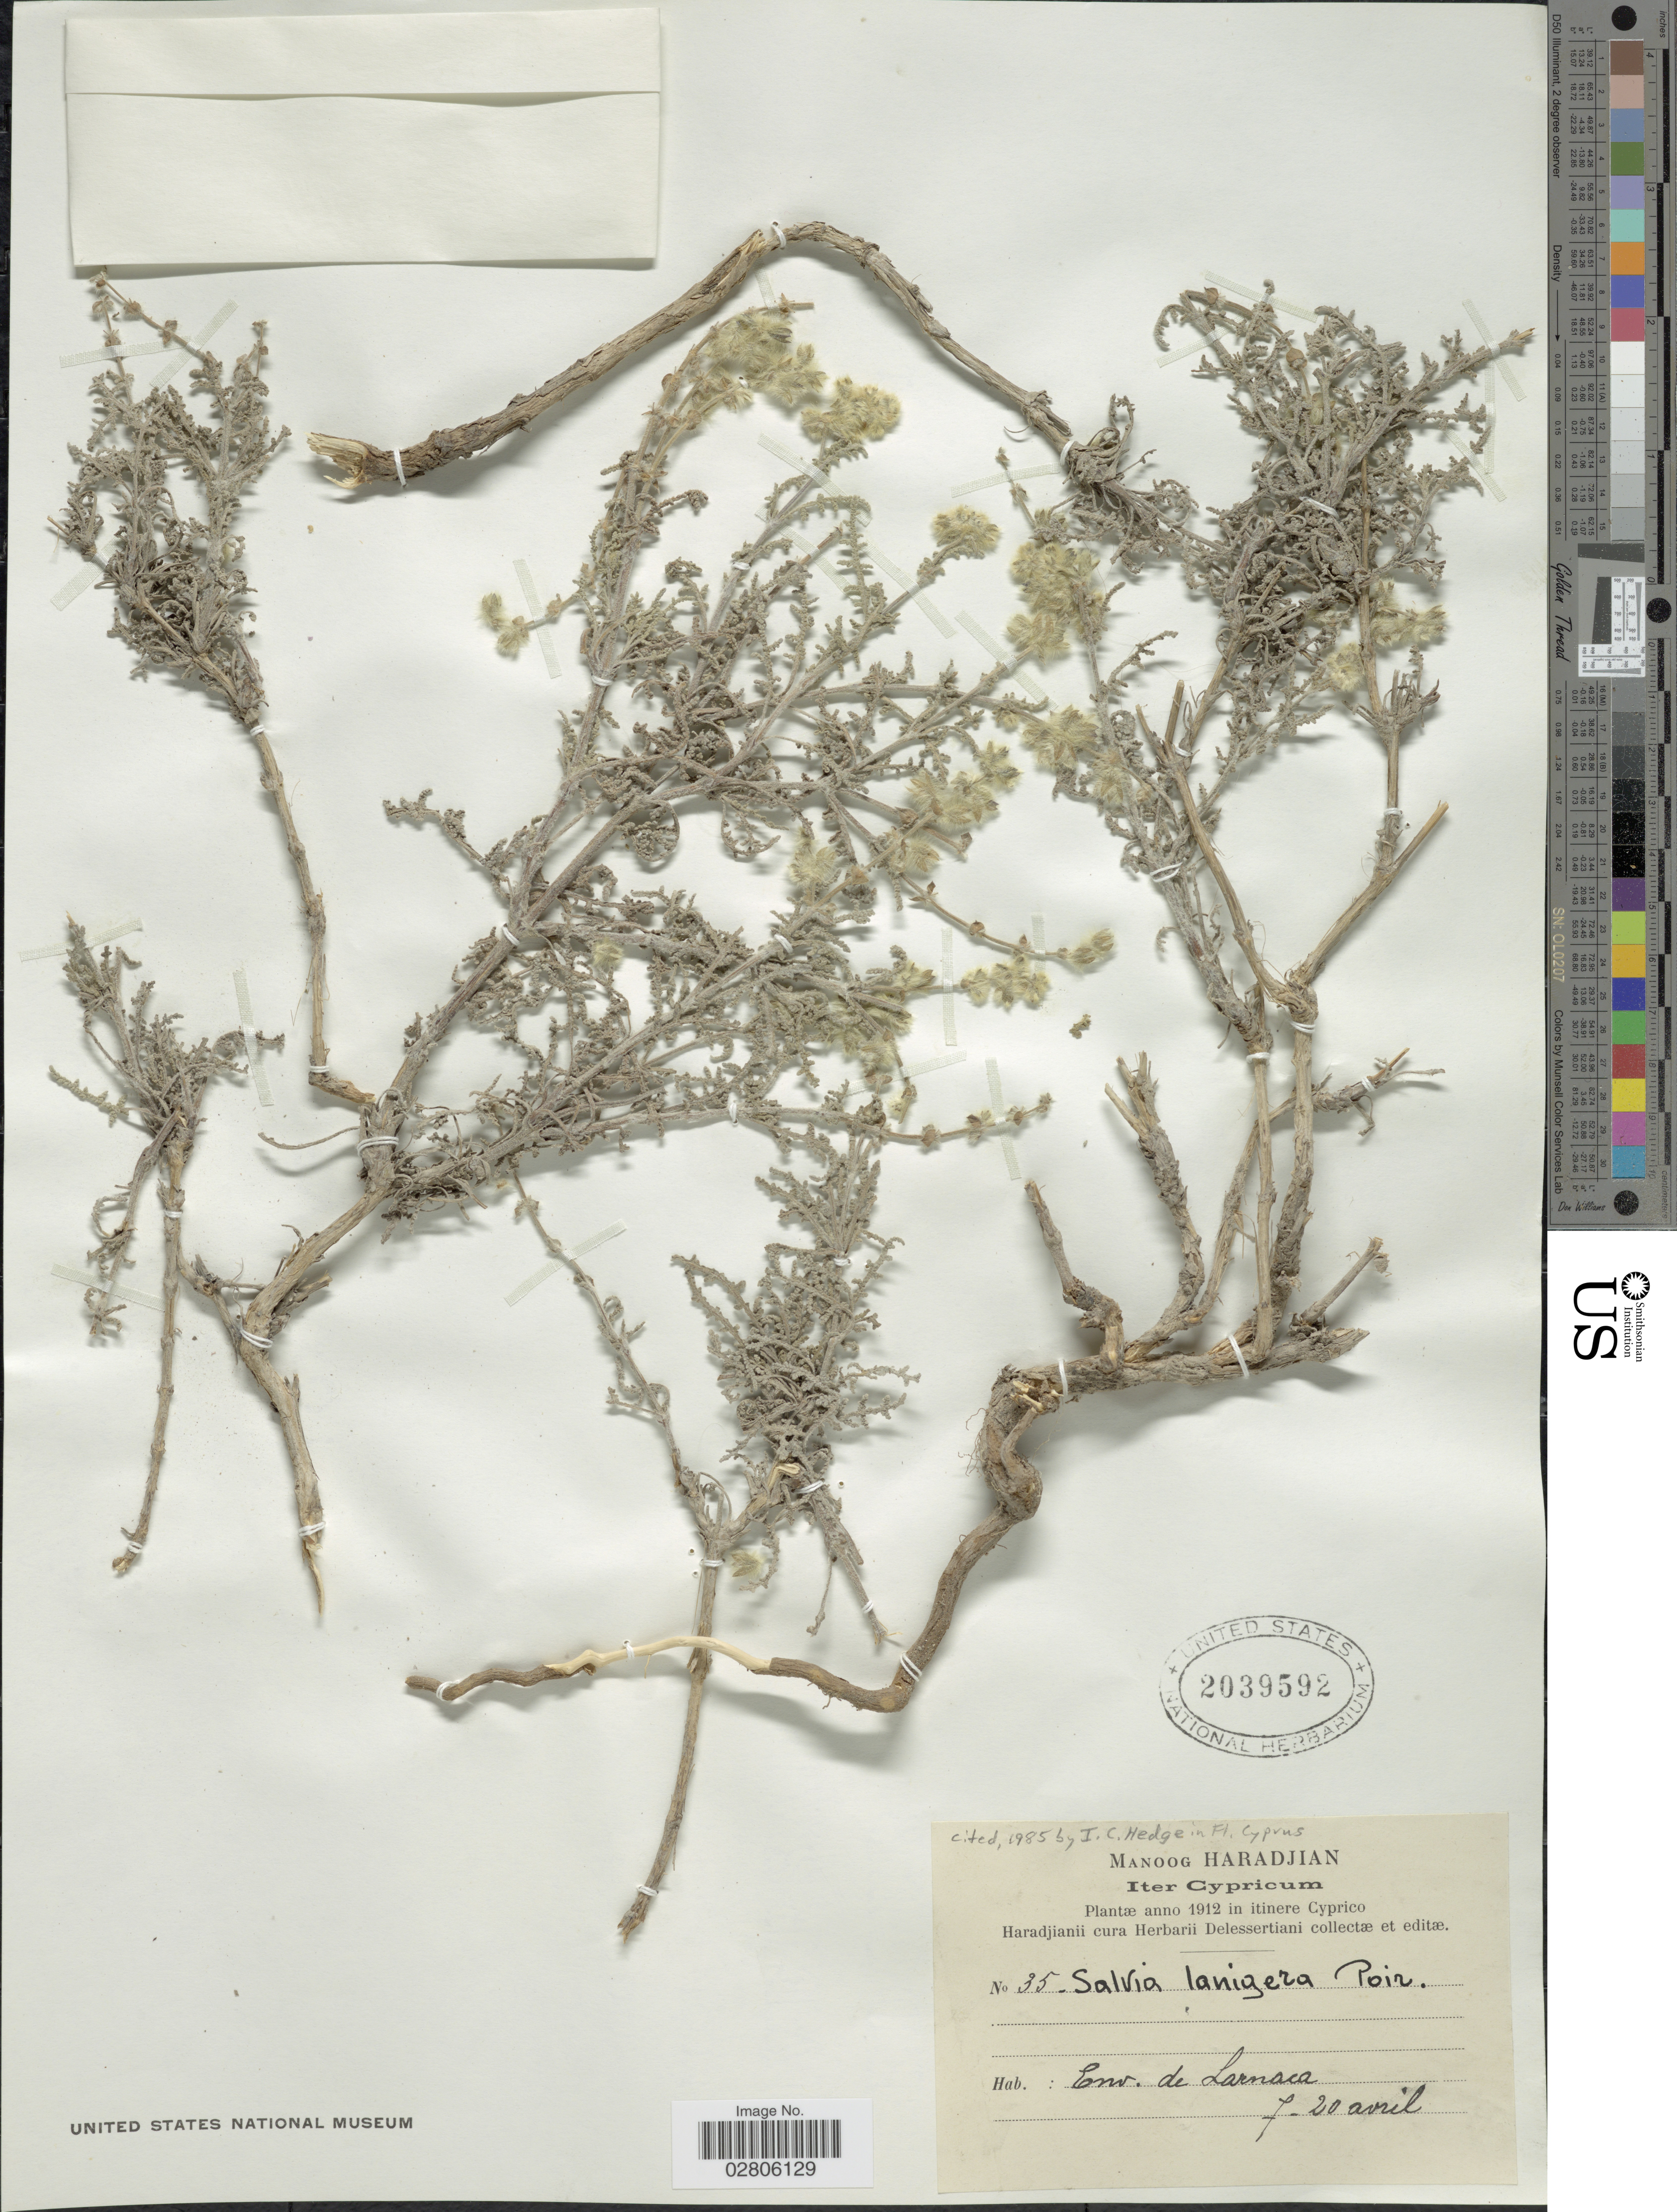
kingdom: Plantae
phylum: Tracheophyta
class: Magnoliopsida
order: Lamiales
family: Lamiaceae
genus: Salvia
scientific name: Salvia lanigera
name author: Poir.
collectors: M. Haradjian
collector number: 35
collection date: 1912-04-07/1912-04-20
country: Cyprus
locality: Cypricum, Env. de Larnaca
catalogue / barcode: US 2039592